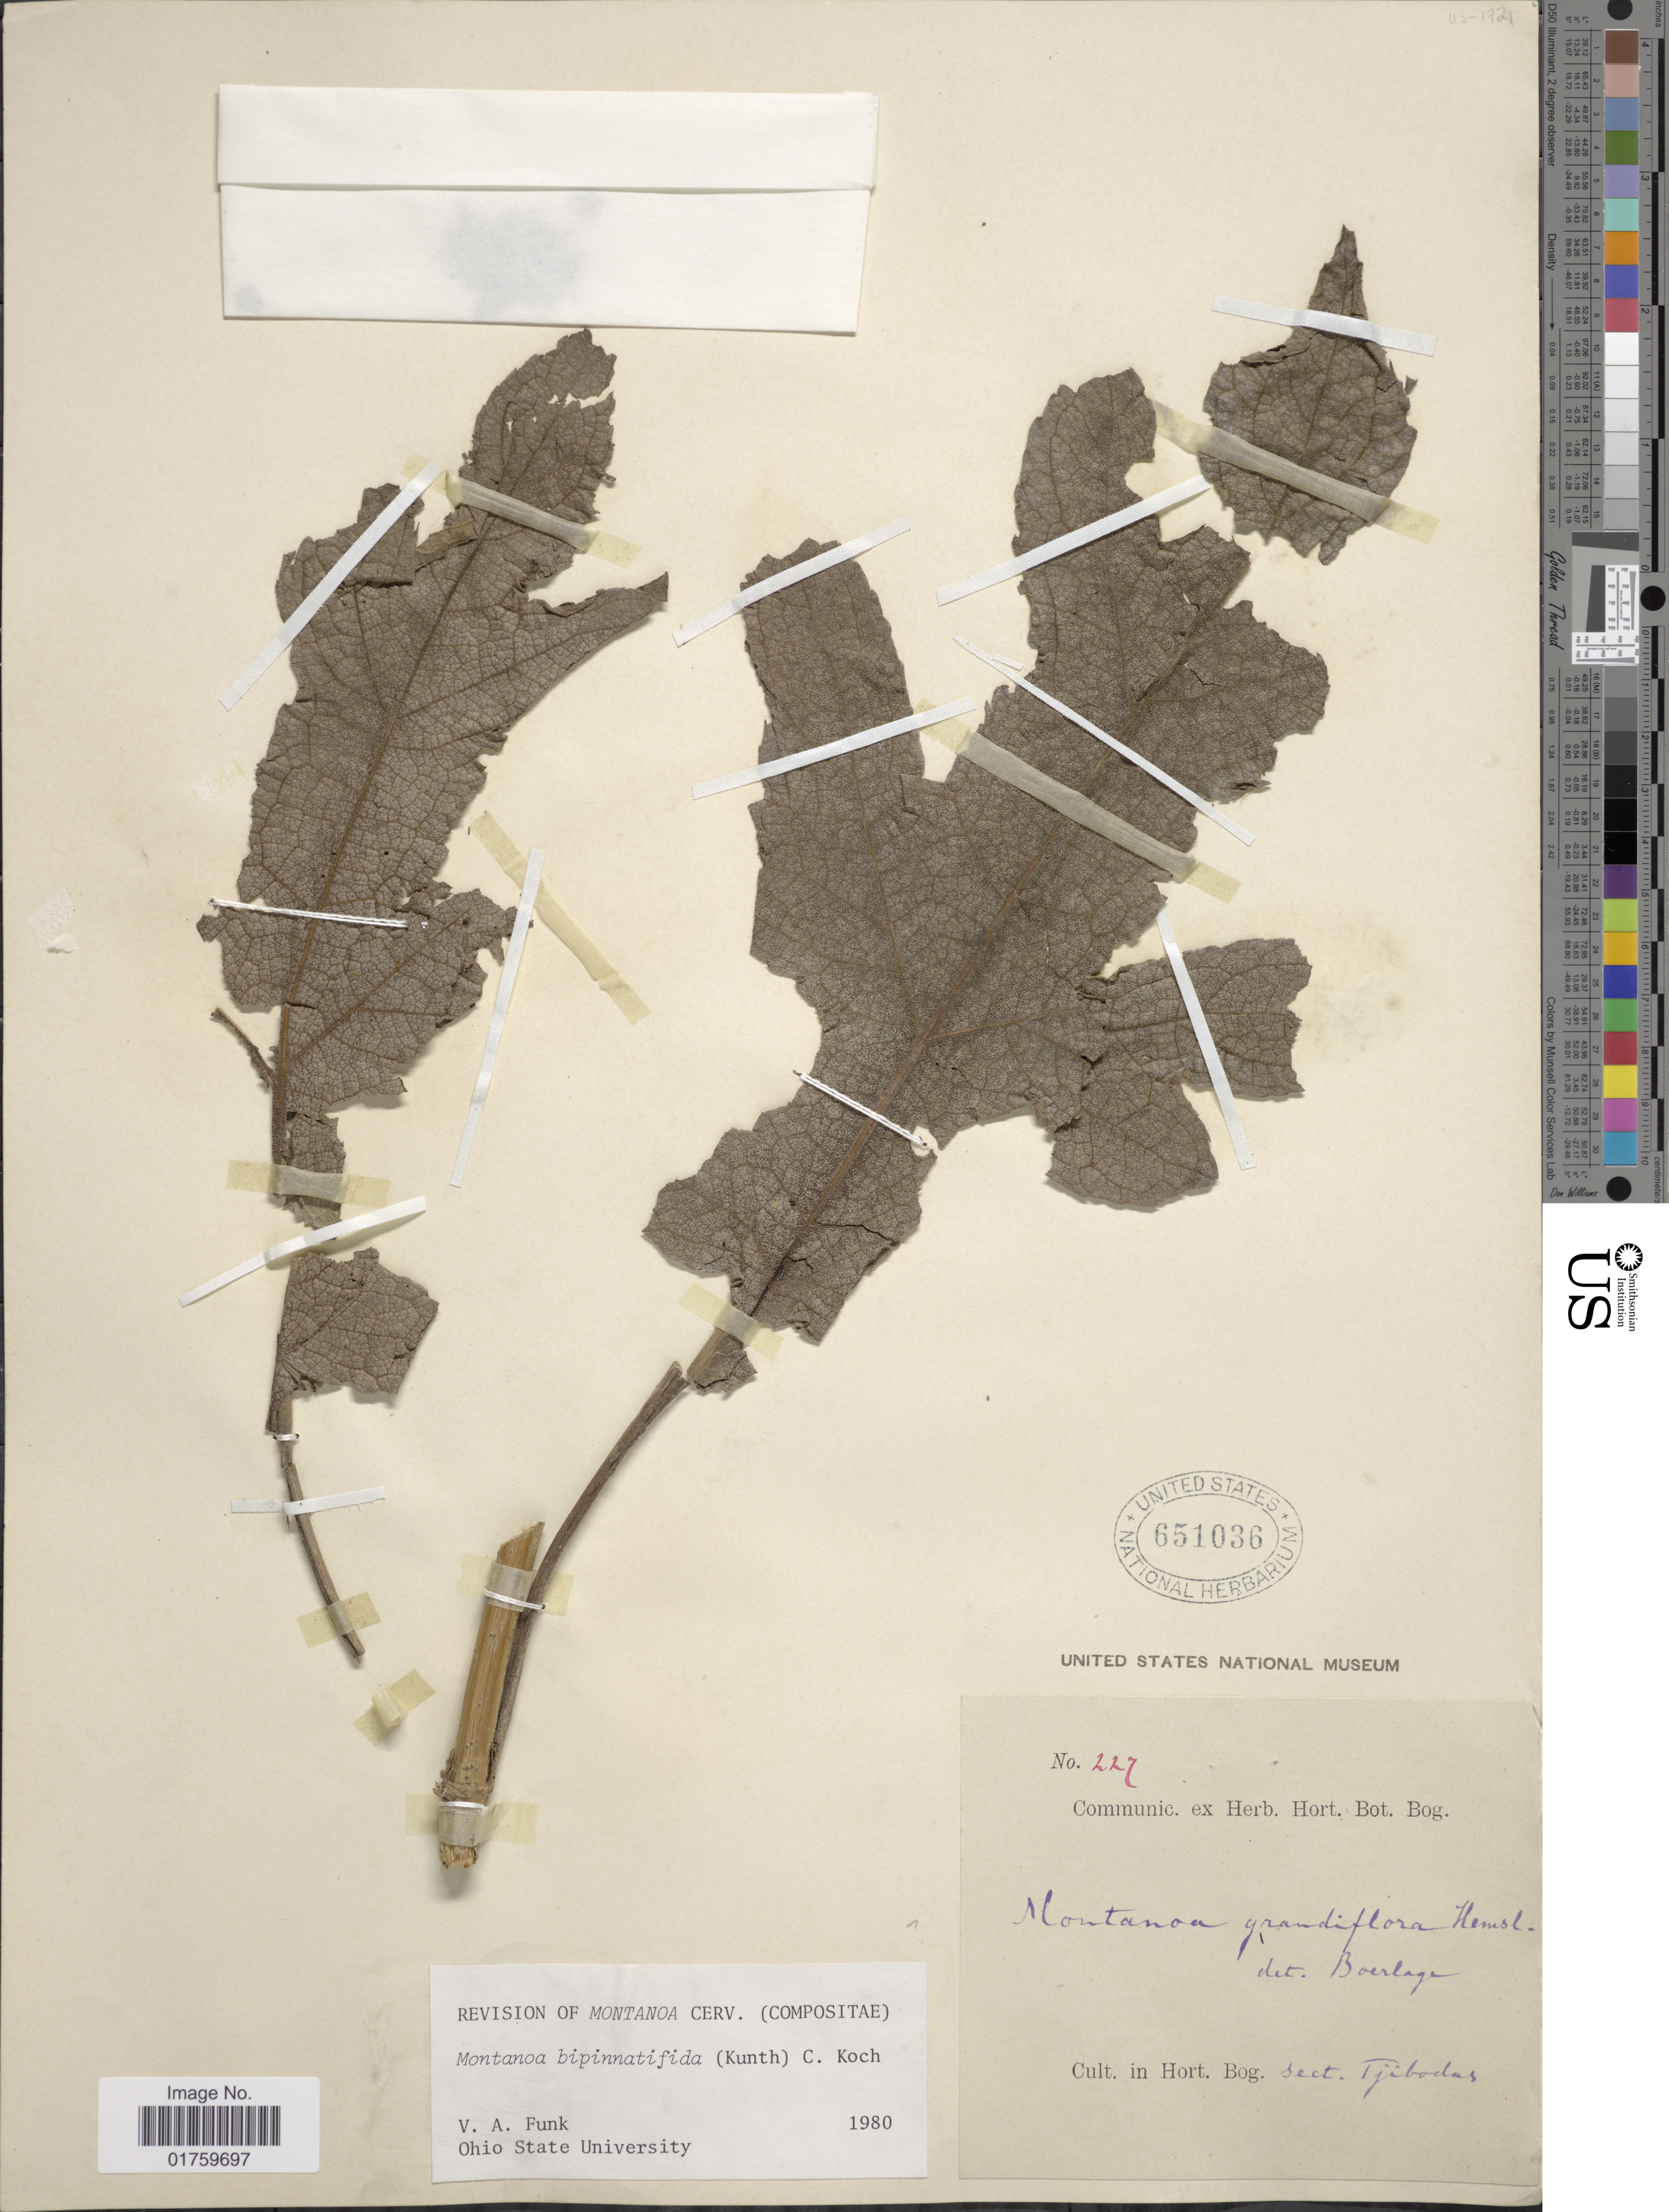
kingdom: Plantae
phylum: Tracheophyta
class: Magnoliopsida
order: Asterales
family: Asteraceae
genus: Montanoa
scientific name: Montanoa bipinnatifida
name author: (Kunth) C. Koch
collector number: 227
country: Indonesia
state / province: Java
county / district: Jawa Barat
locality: Cult. in Hort. Bog. sect. Tjibodas.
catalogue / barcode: US 651036